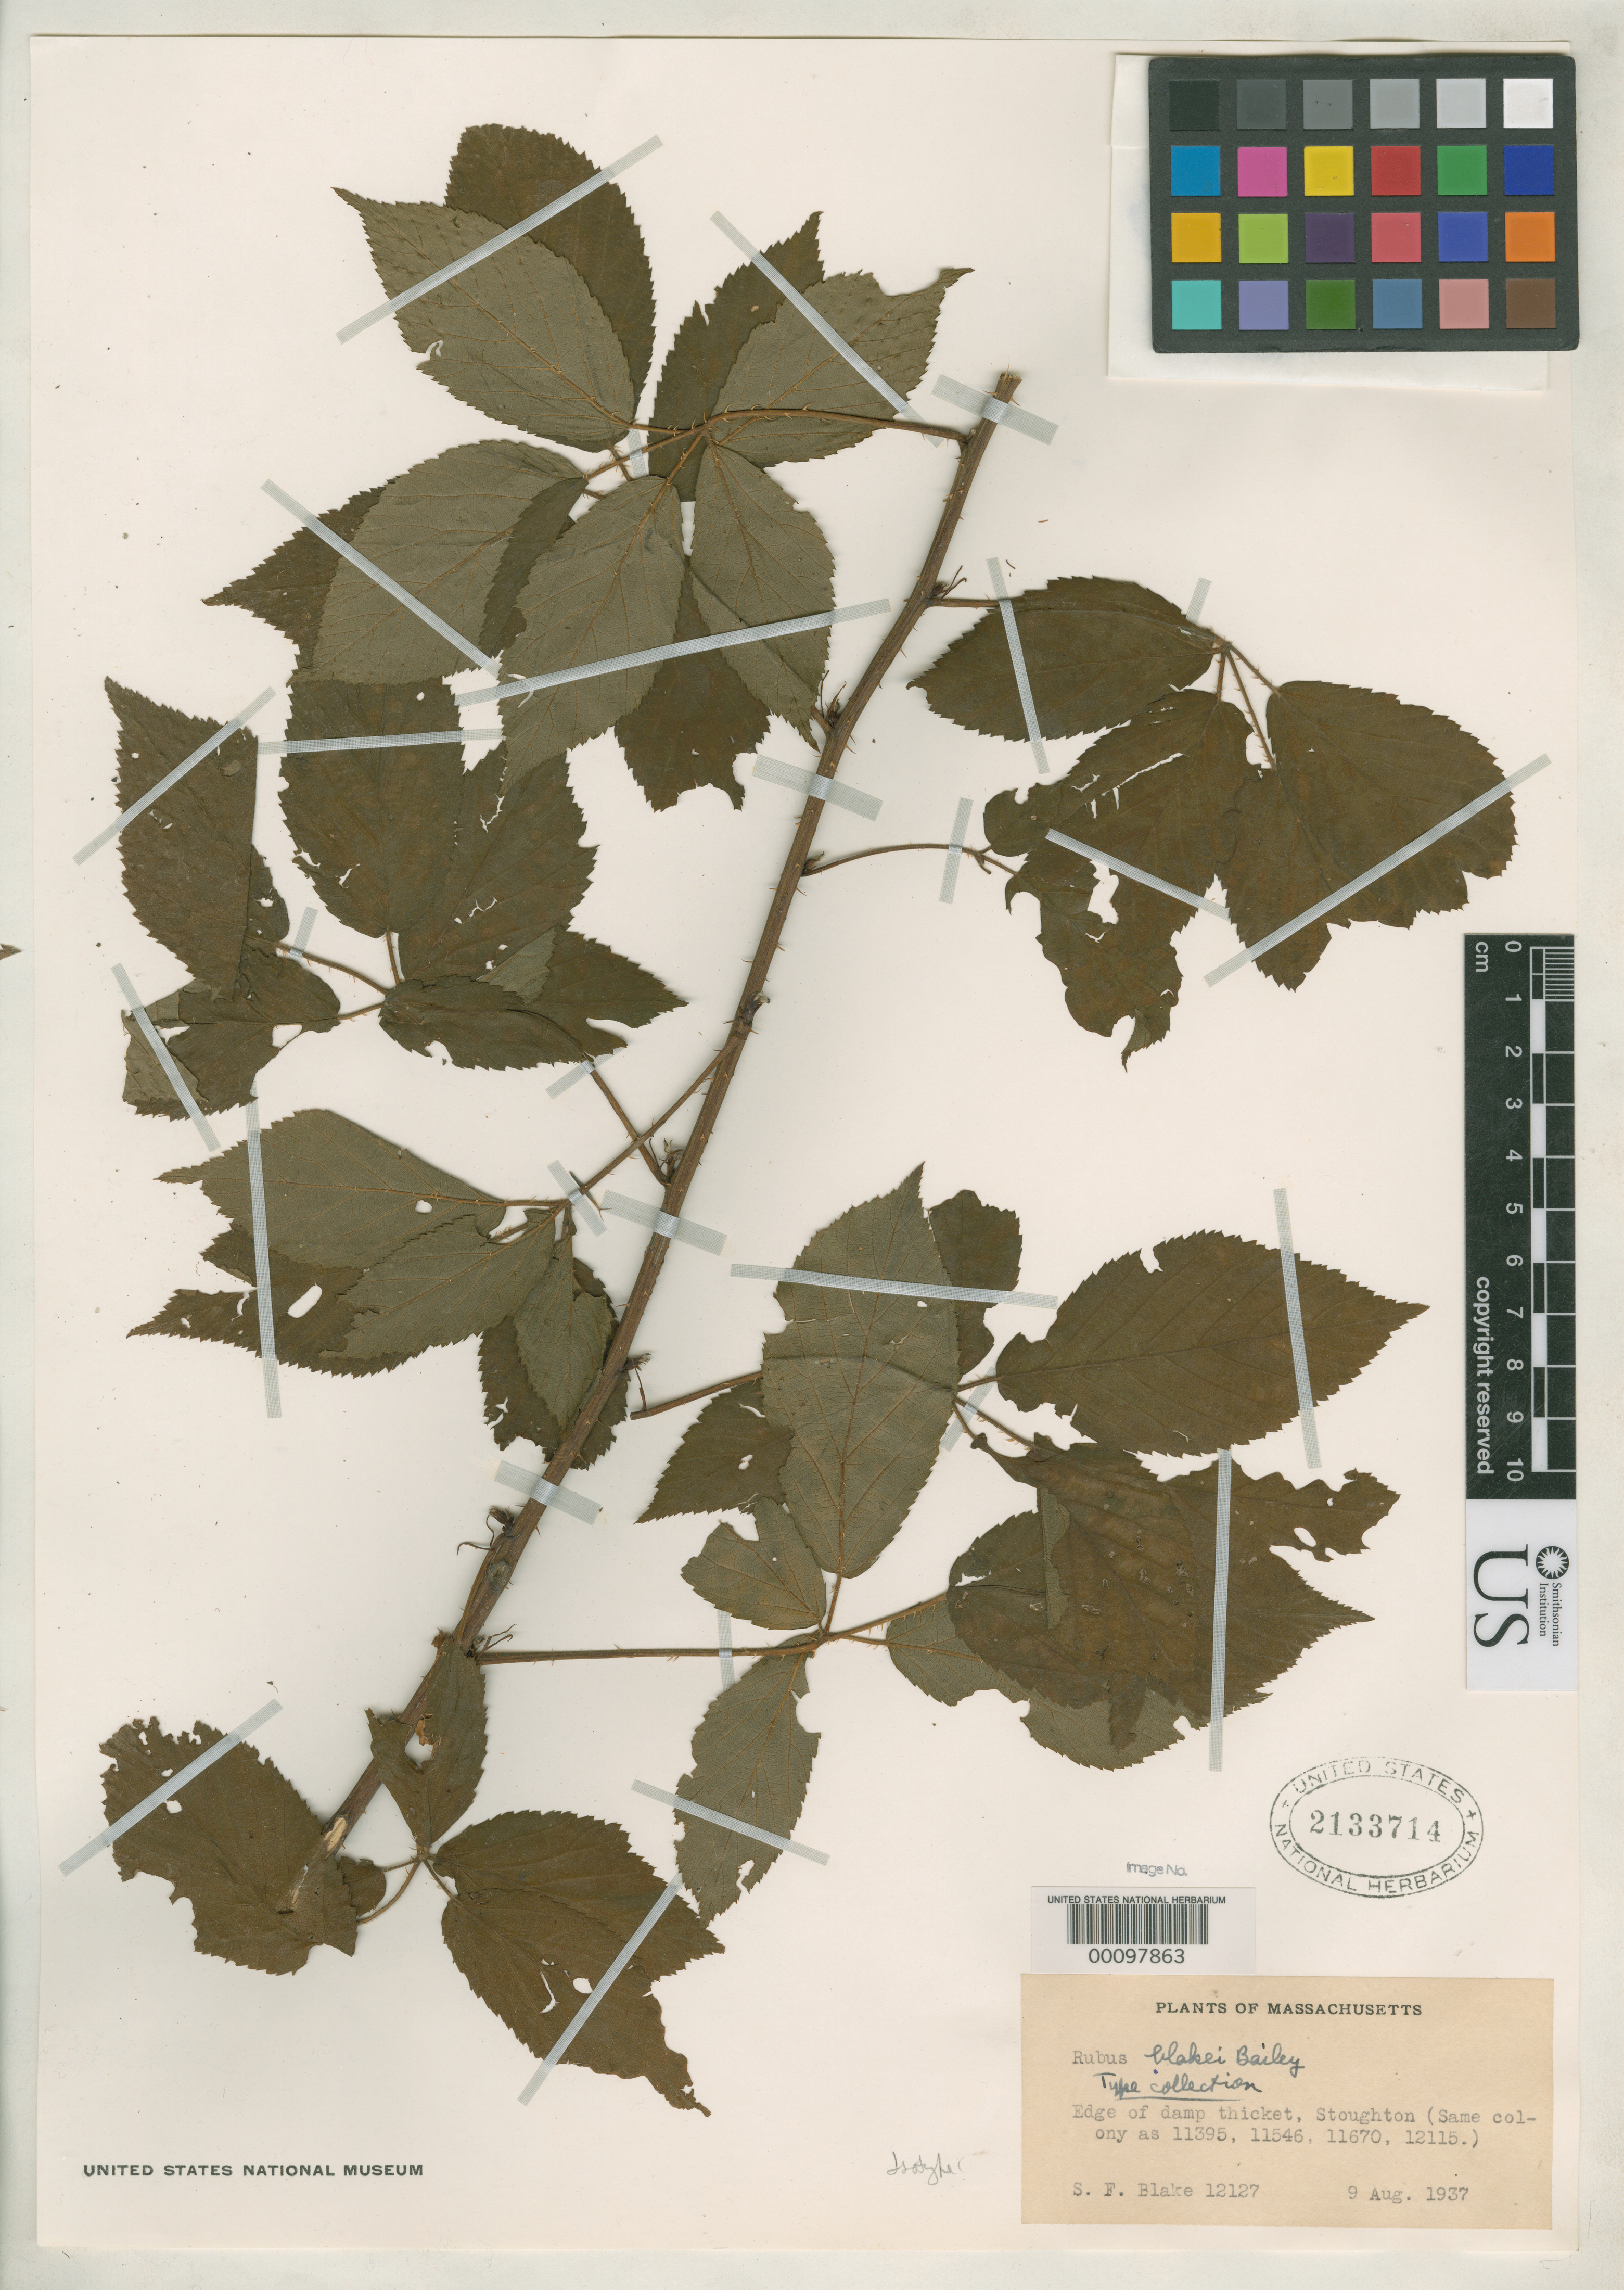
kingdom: Plantae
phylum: Tracheophyta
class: Magnoliopsida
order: Rosales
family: Rosaceae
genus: Rubus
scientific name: Rubus blakei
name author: L.H. Bailey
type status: Isotype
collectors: S. Blake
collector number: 12127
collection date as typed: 09 Aug 1937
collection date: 1937-08-09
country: United States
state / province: Massachusetts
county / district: Norfolk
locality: Stoughton.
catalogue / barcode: US 2133714